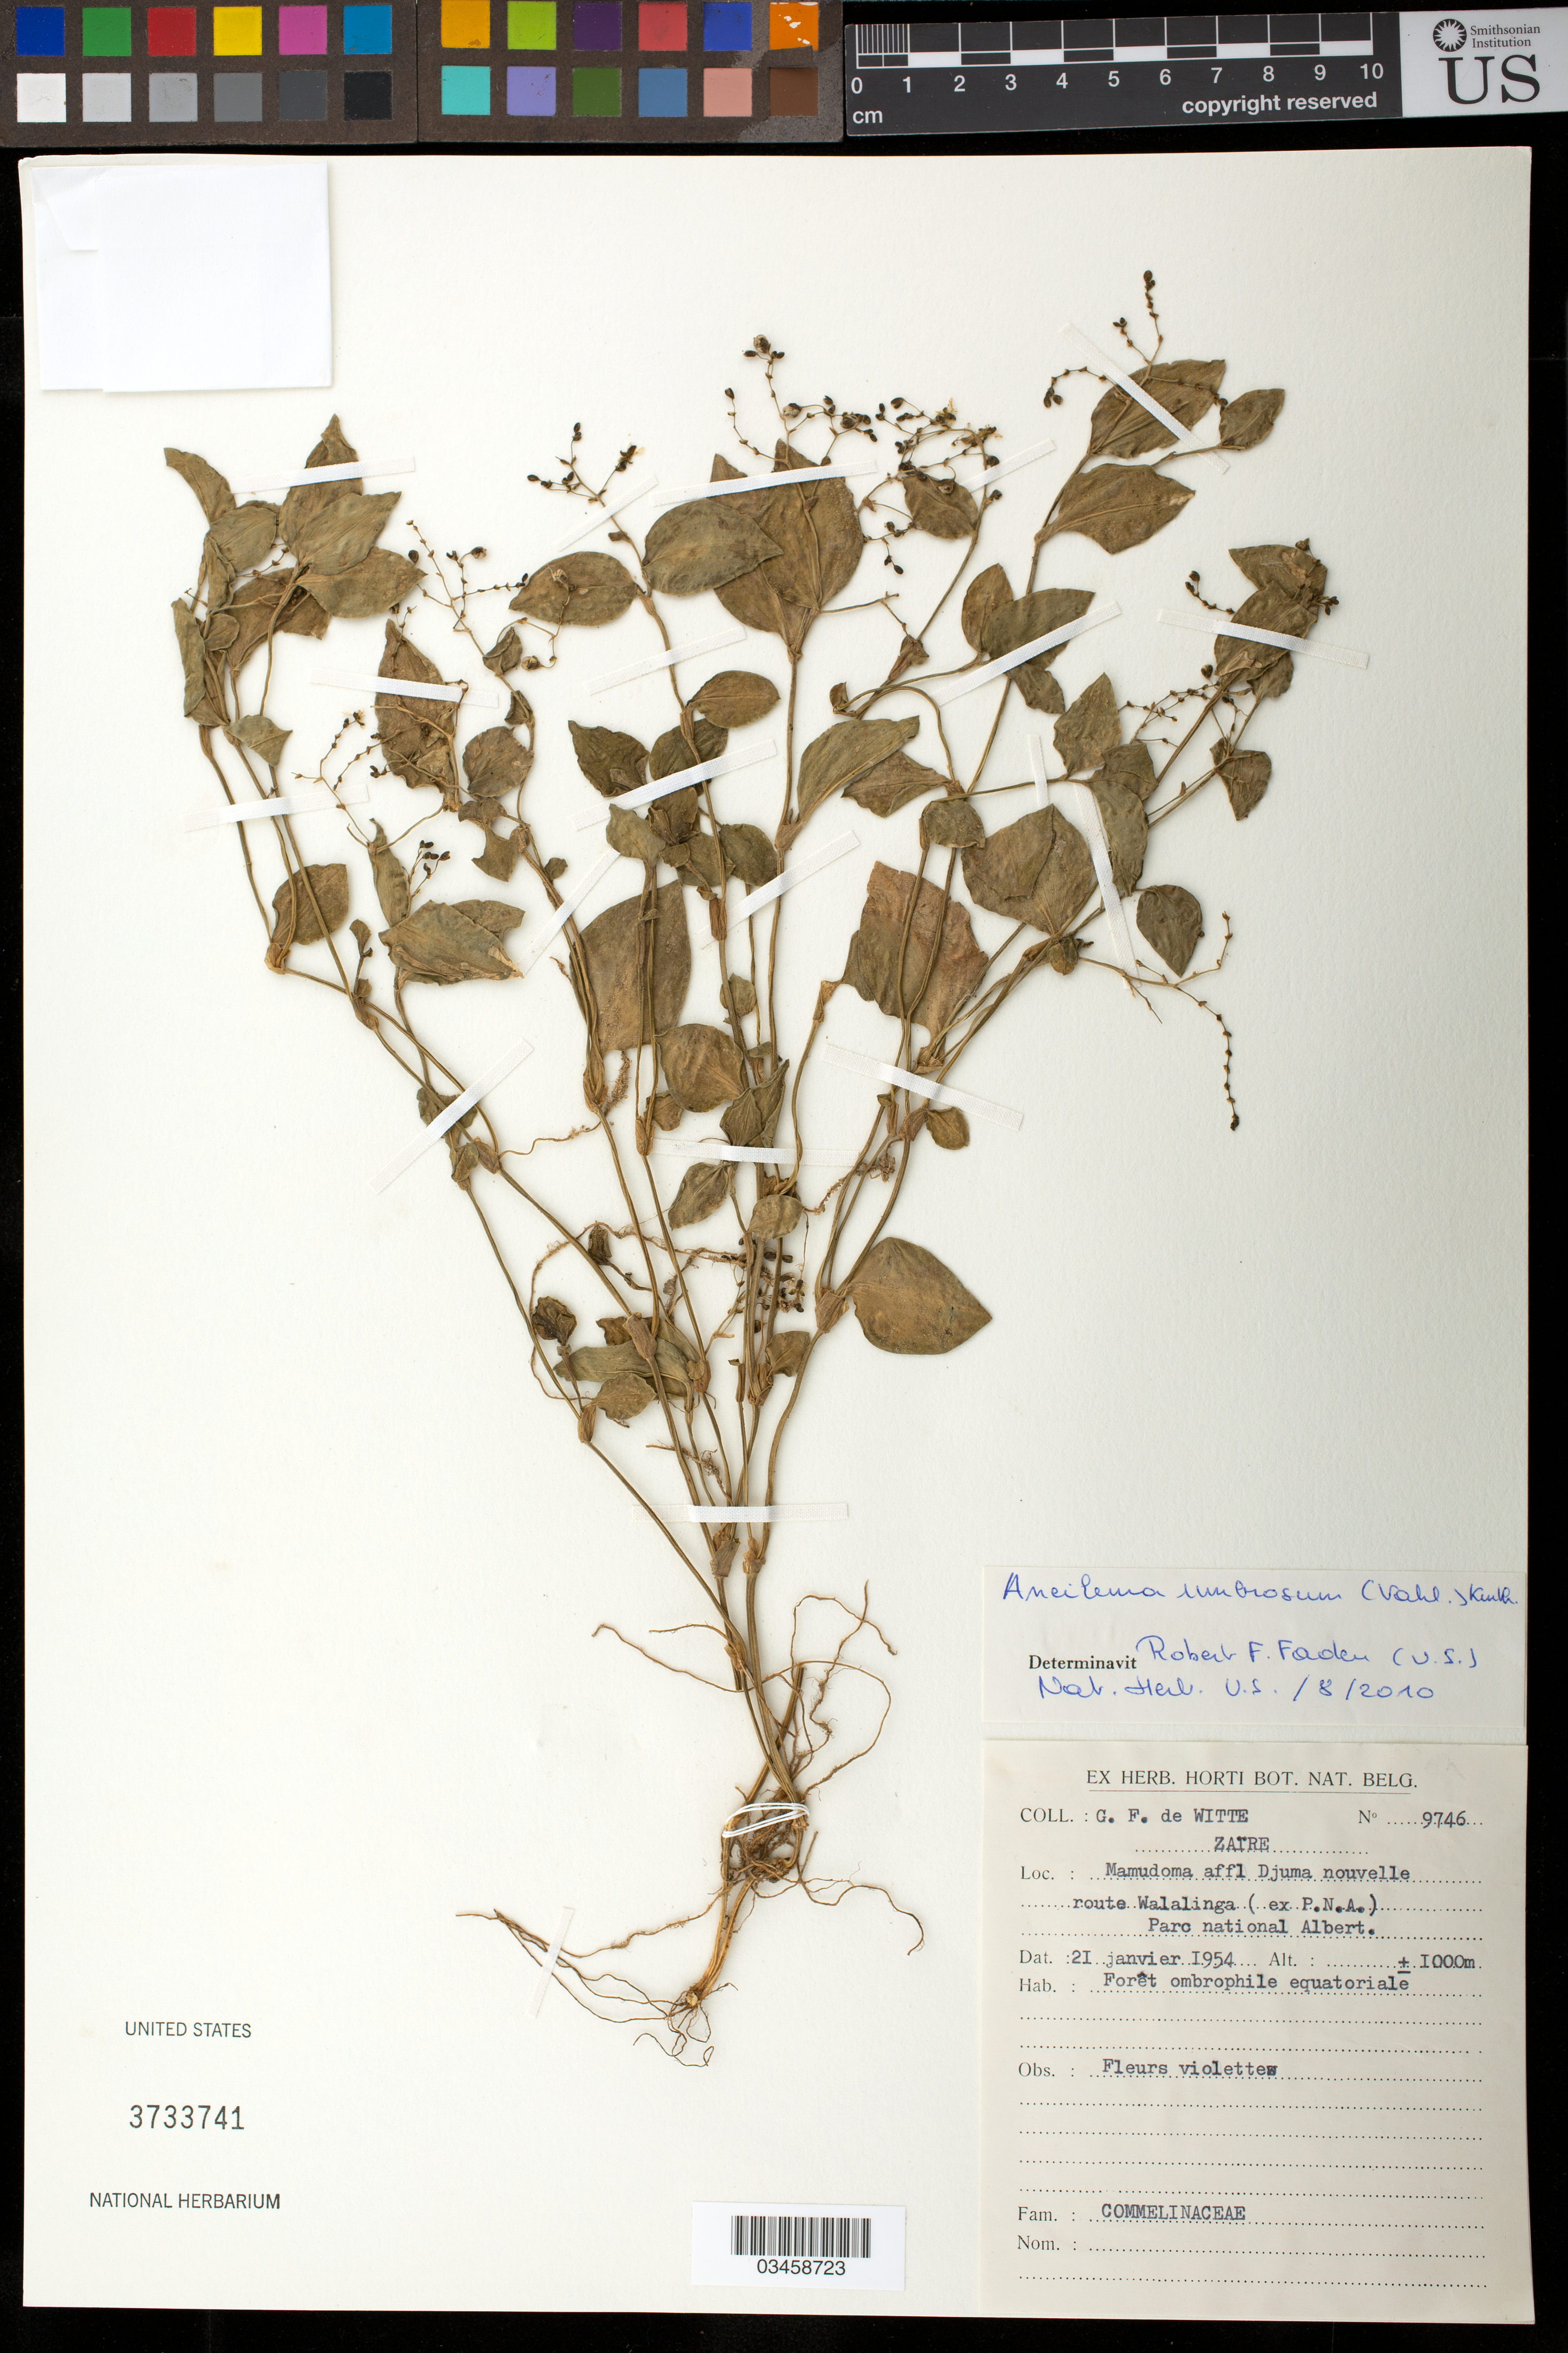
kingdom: Plantae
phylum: Tracheophyta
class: Liliopsida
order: Commelinales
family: Commelinaceae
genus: Aneilema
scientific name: Aneilema umbrosum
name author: (Vahl) Kunth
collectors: G. F. Witte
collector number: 9746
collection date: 1954-01-21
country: Congo, Democratic Republic of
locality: Mamuduma (affl Djuma) nouvelle route Watalinga ex P.N. A. Parc national Albert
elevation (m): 1000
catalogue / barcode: US 3733741